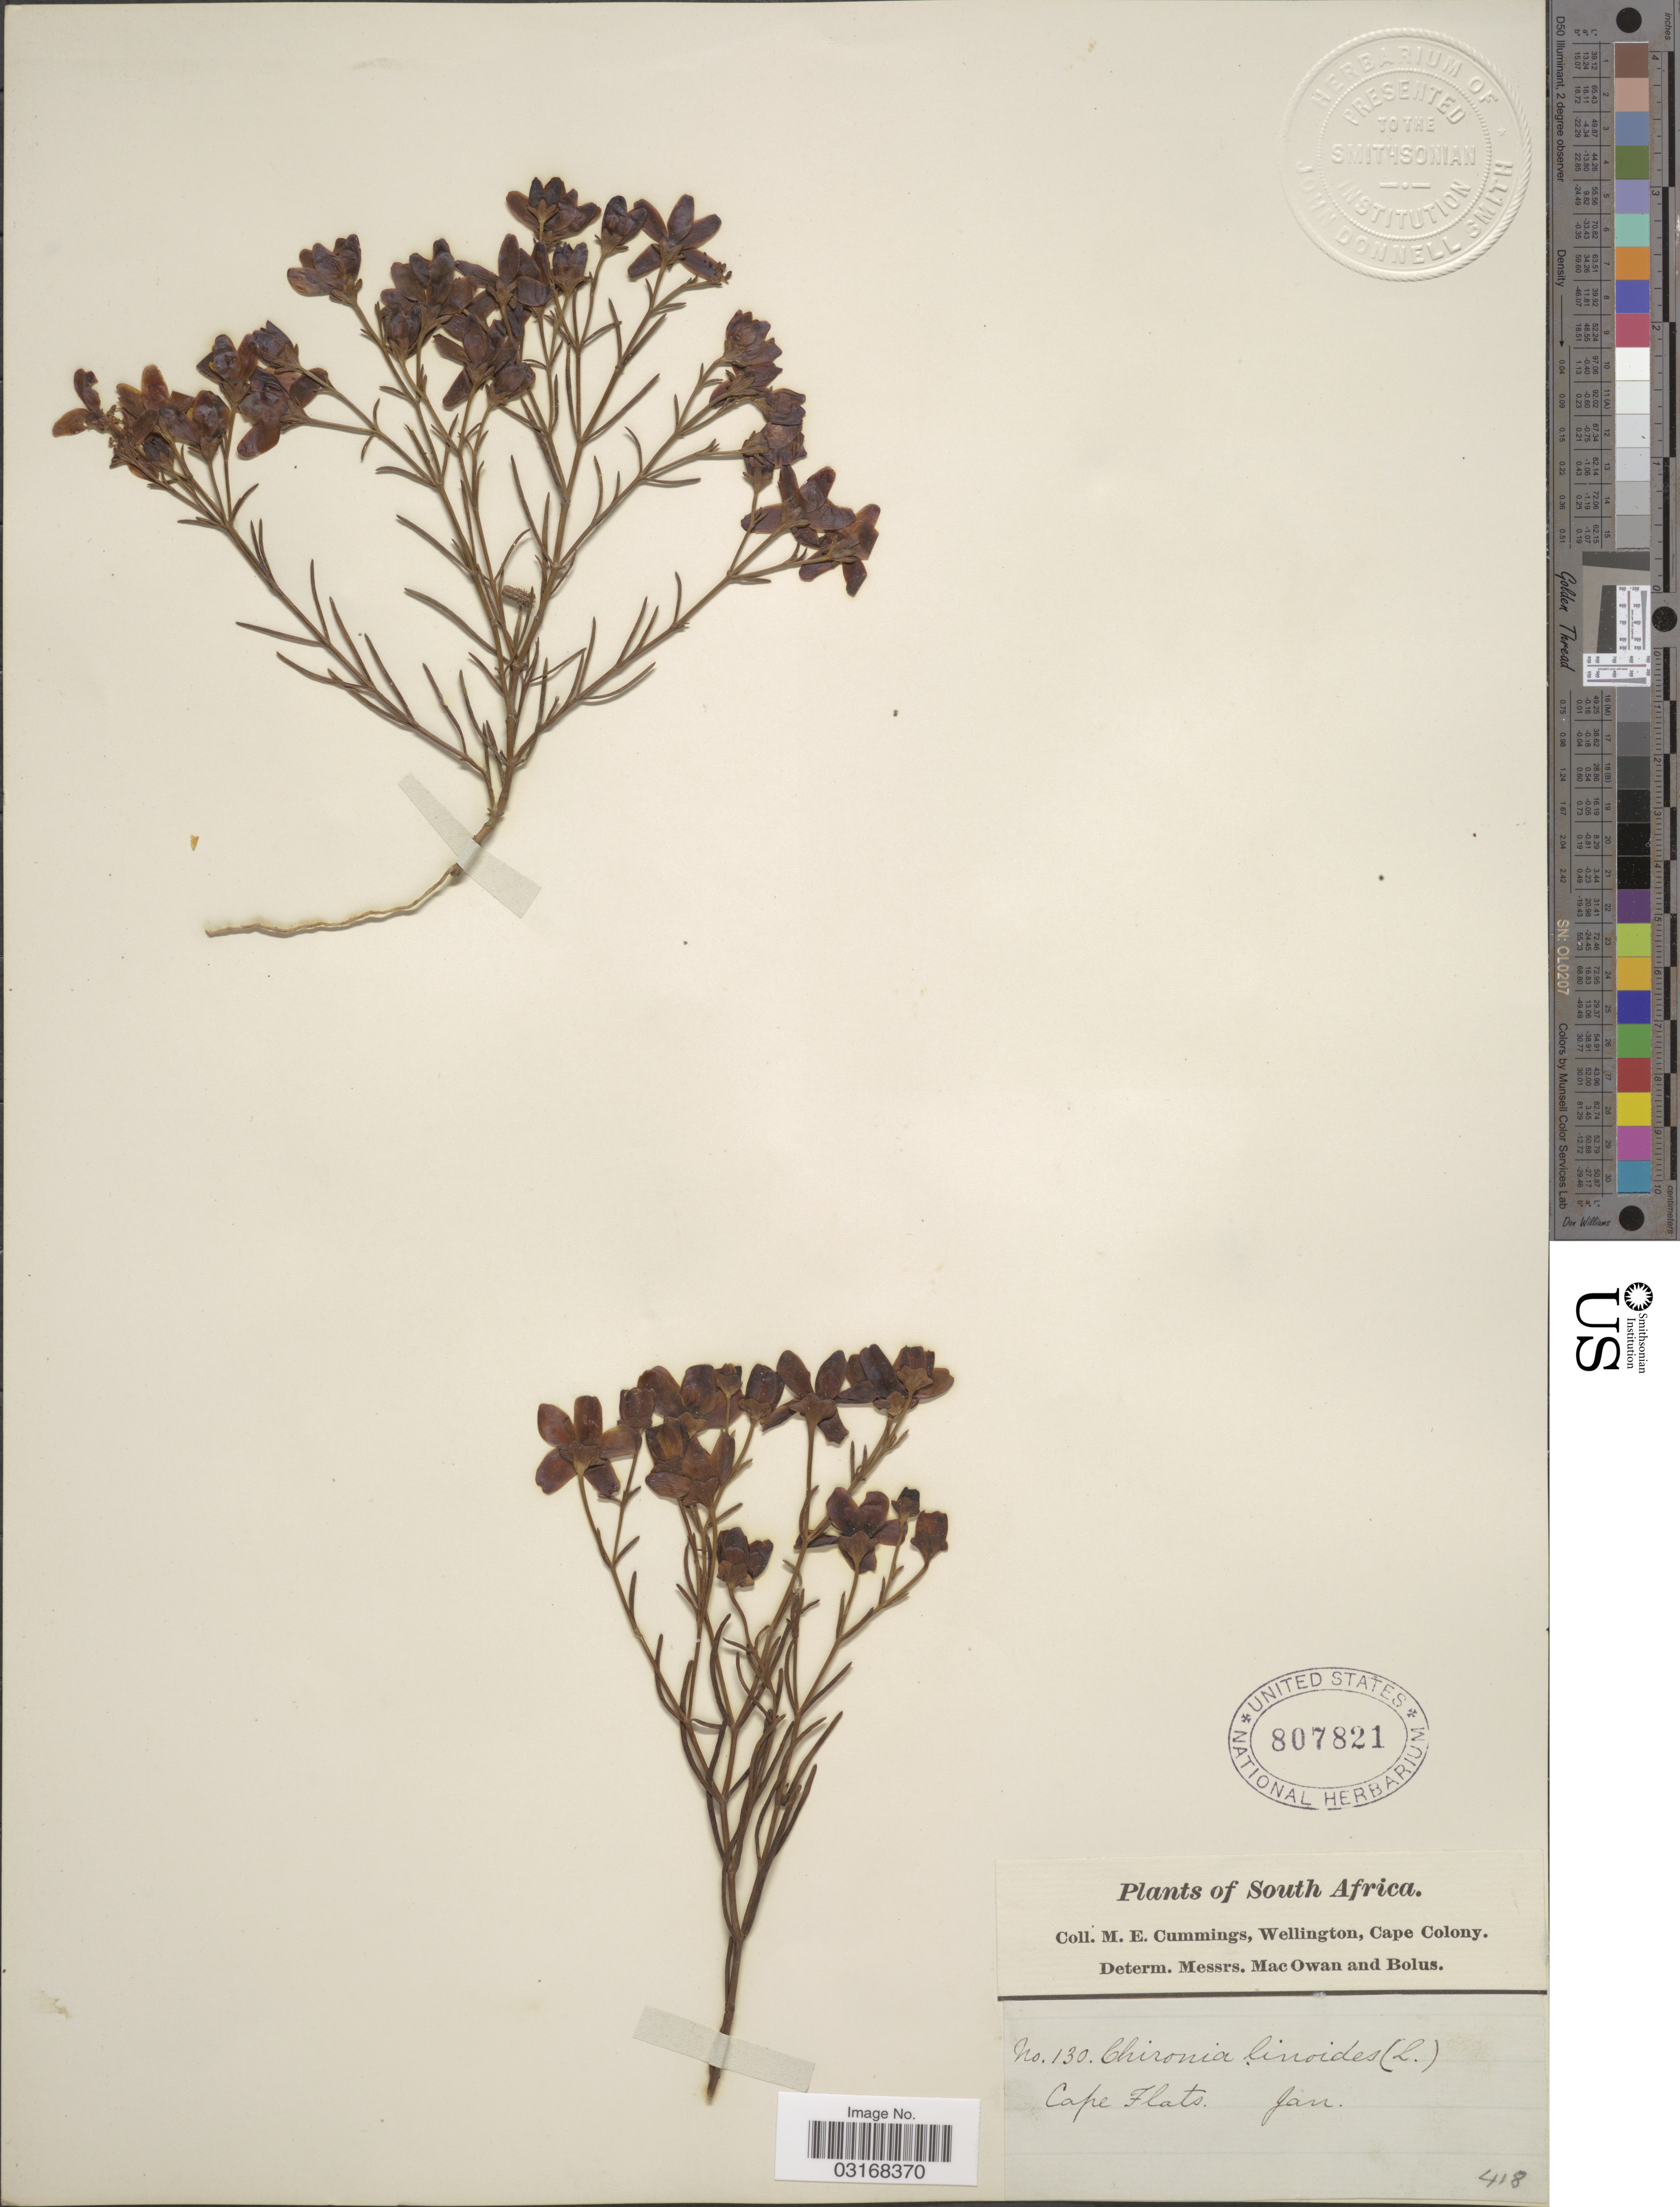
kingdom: Plantae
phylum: Tracheophyta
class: Magnoliopsida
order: Gentianales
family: Gentianaceae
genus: Chironia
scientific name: Chironia linoides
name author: L.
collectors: M. E. Cummings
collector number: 130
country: South Africa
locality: Cape Flats.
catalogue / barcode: US 807821